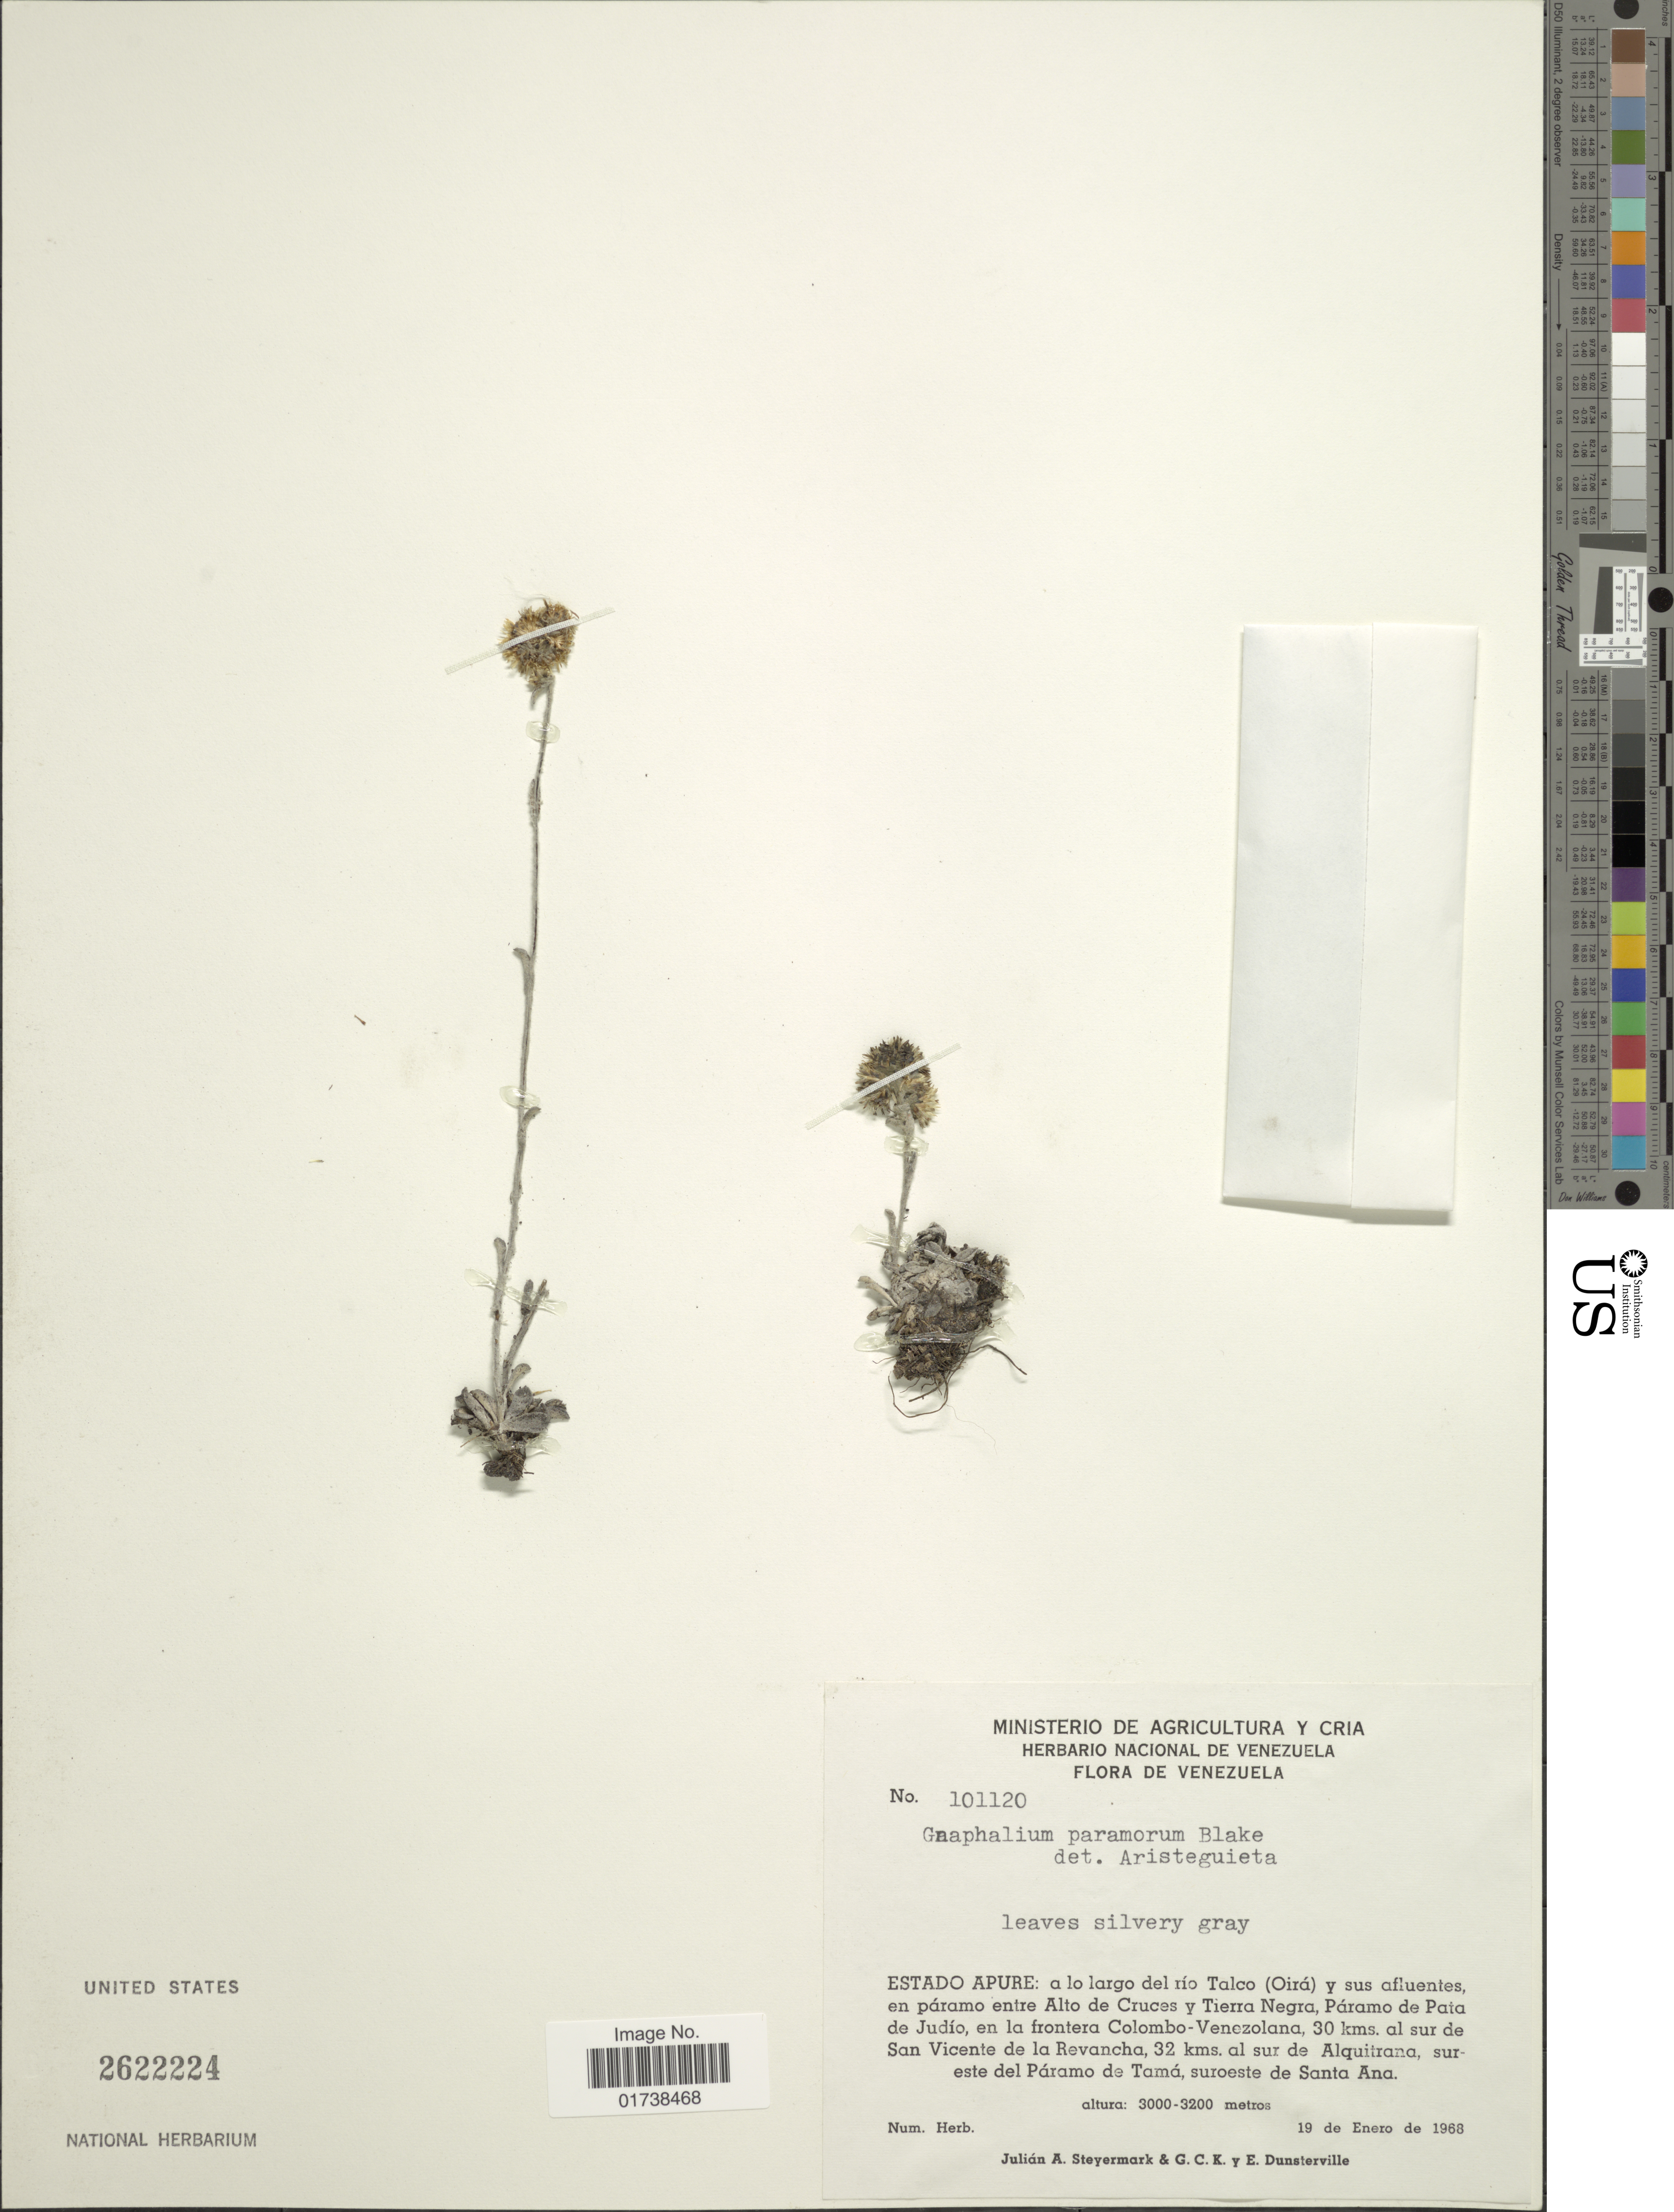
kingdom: Plantae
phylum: Tracheophyta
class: Magnoliopsida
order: Asterales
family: Asteraceae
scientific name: Orognaphalon paramorum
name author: (S.F. Blake) G.L. Nesom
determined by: Nesom, Guy L.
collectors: J. Steyermark, G. C. K. Dunsterville & E. Dunsterville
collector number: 101120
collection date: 1968-01-19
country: Venezuela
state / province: Apure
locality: A lo largo del rio Talco (Oira) y sus afluentes en paramo entre Alto de Colombo-Venezolana, 30 kms. al sur de San Vicente de la Revancha, 32 kms. al sur de Alquitrana, sur este del Paramo de Tama, suroeste de Santa Ana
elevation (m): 3000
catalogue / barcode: US 2622224